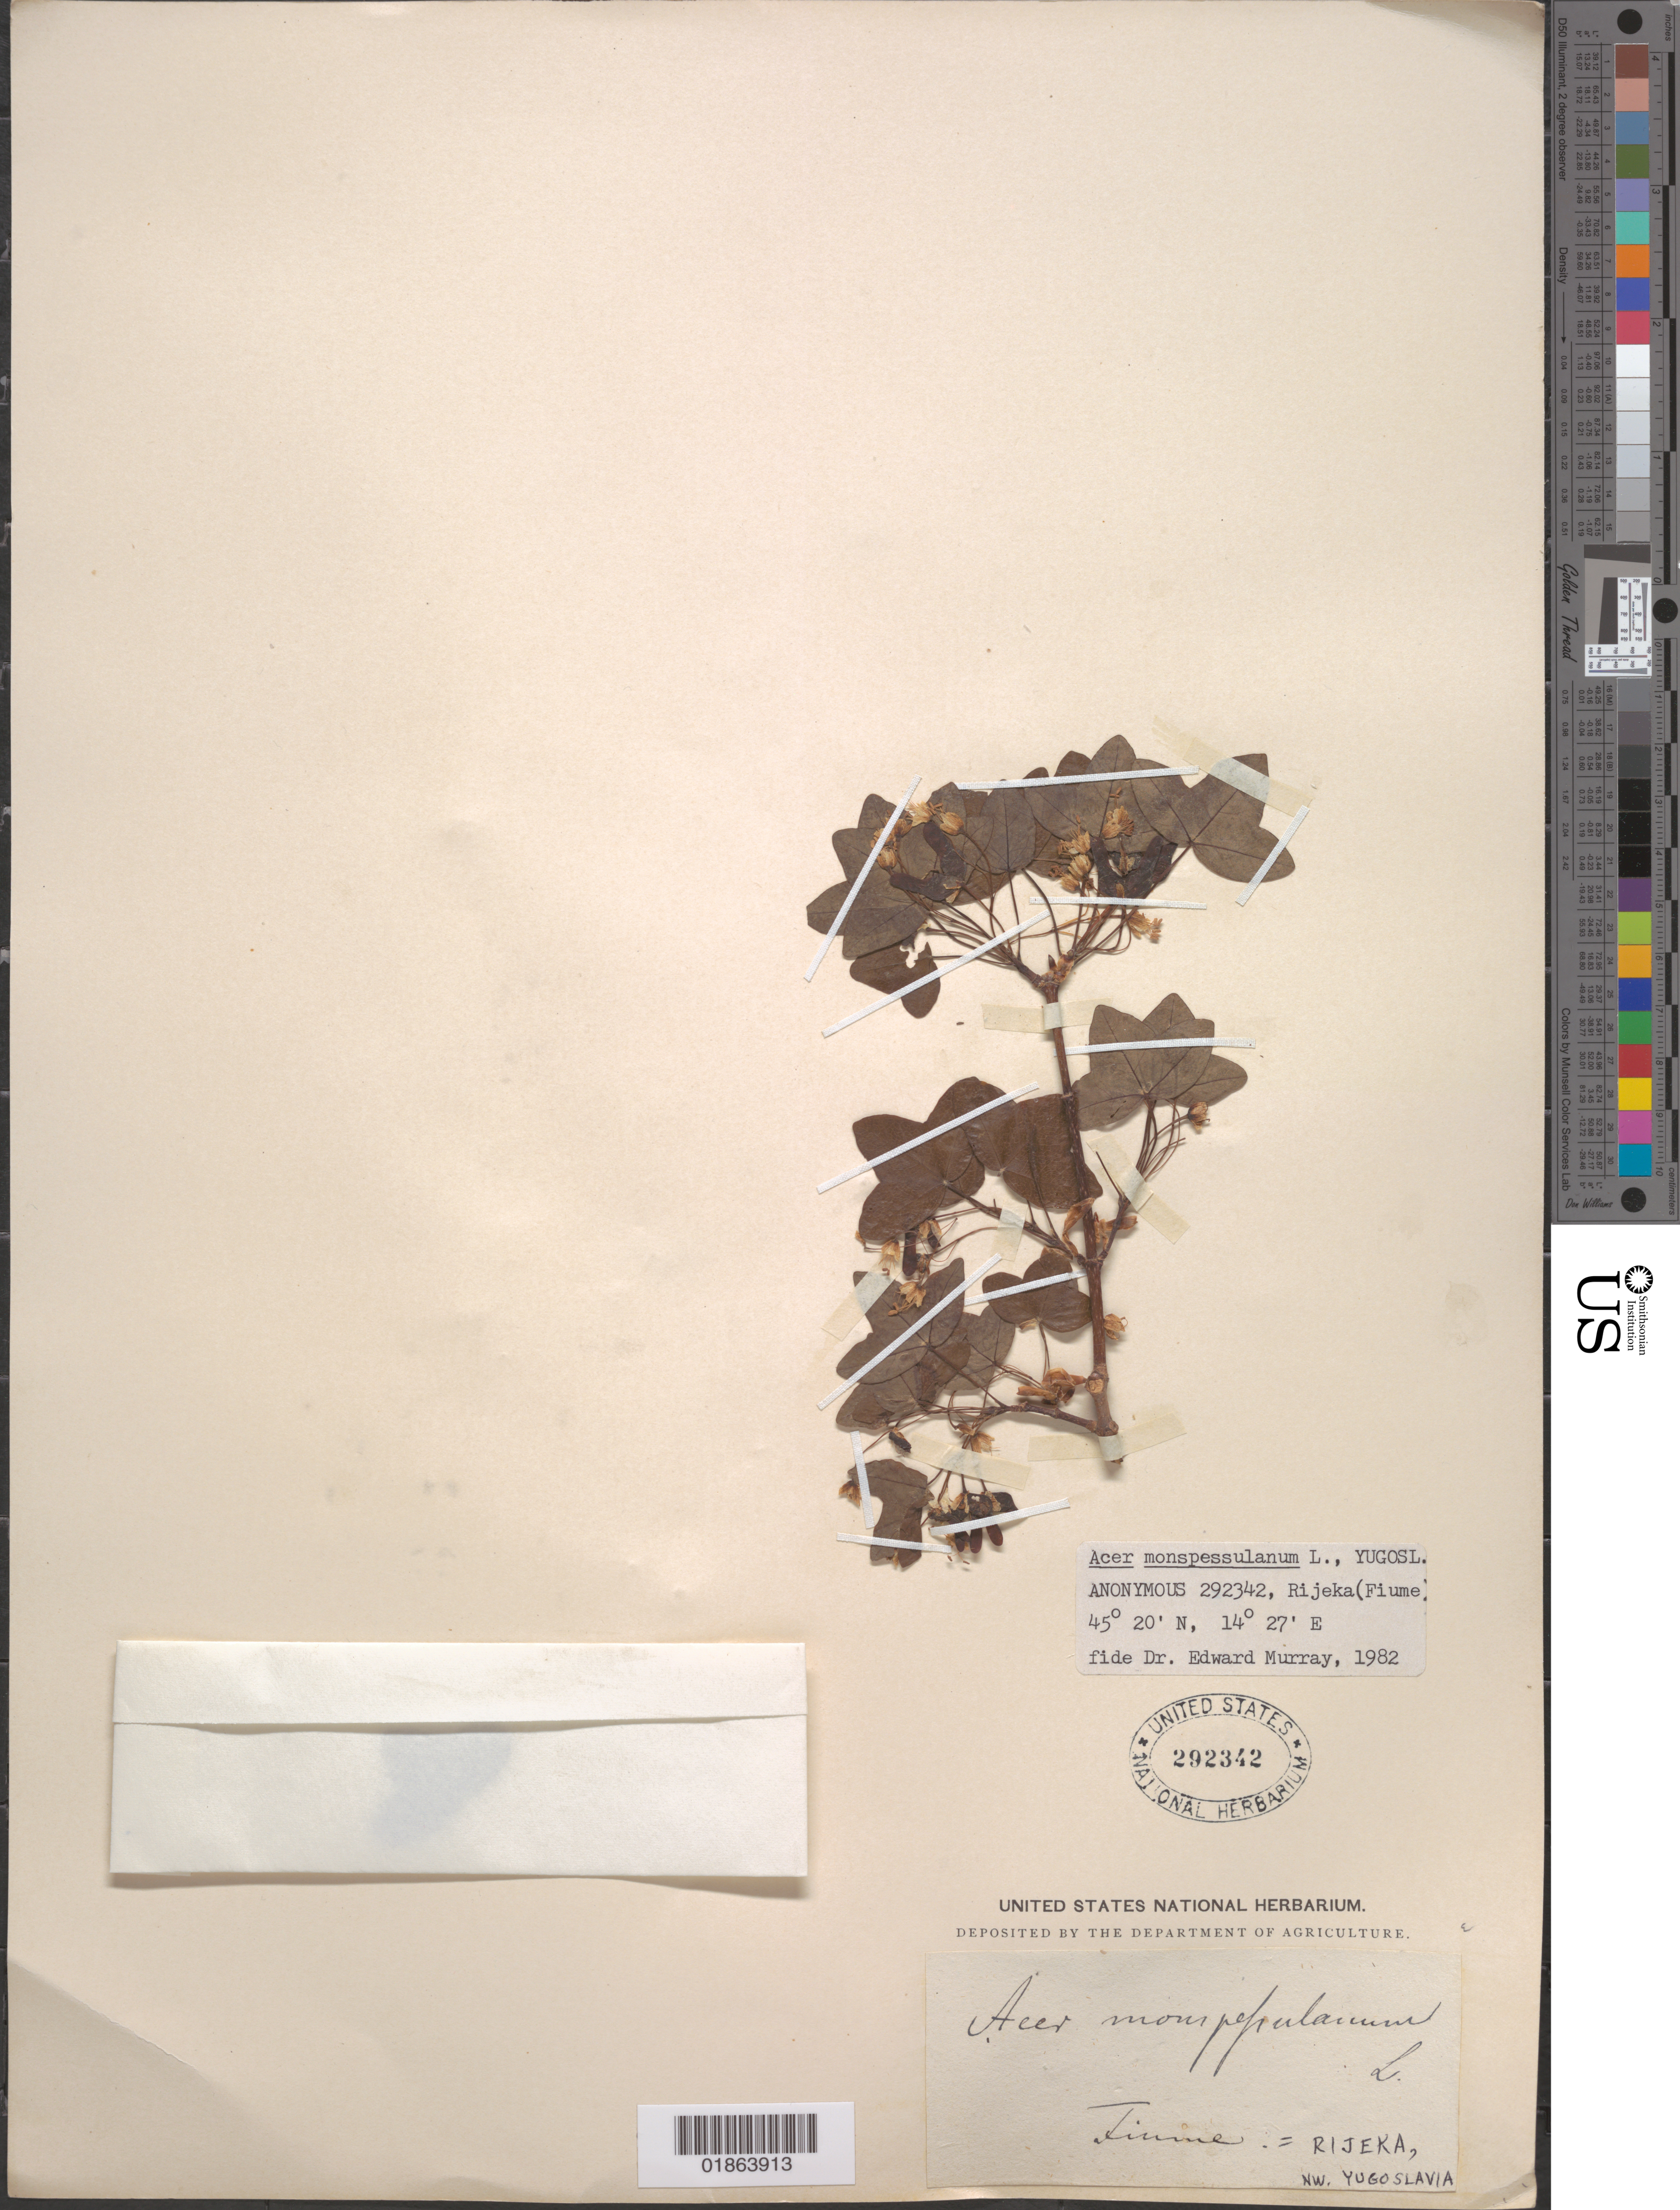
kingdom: Plantae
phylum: Tracheophyta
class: Magnoliopsida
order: Sapindales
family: Sapindaceae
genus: Acer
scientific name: Acer monspessulanum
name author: L.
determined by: Murray, Edward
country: Croatia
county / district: Primorje-Gorski Kotar County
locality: Fiume [Rijeka]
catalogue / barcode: US 292342